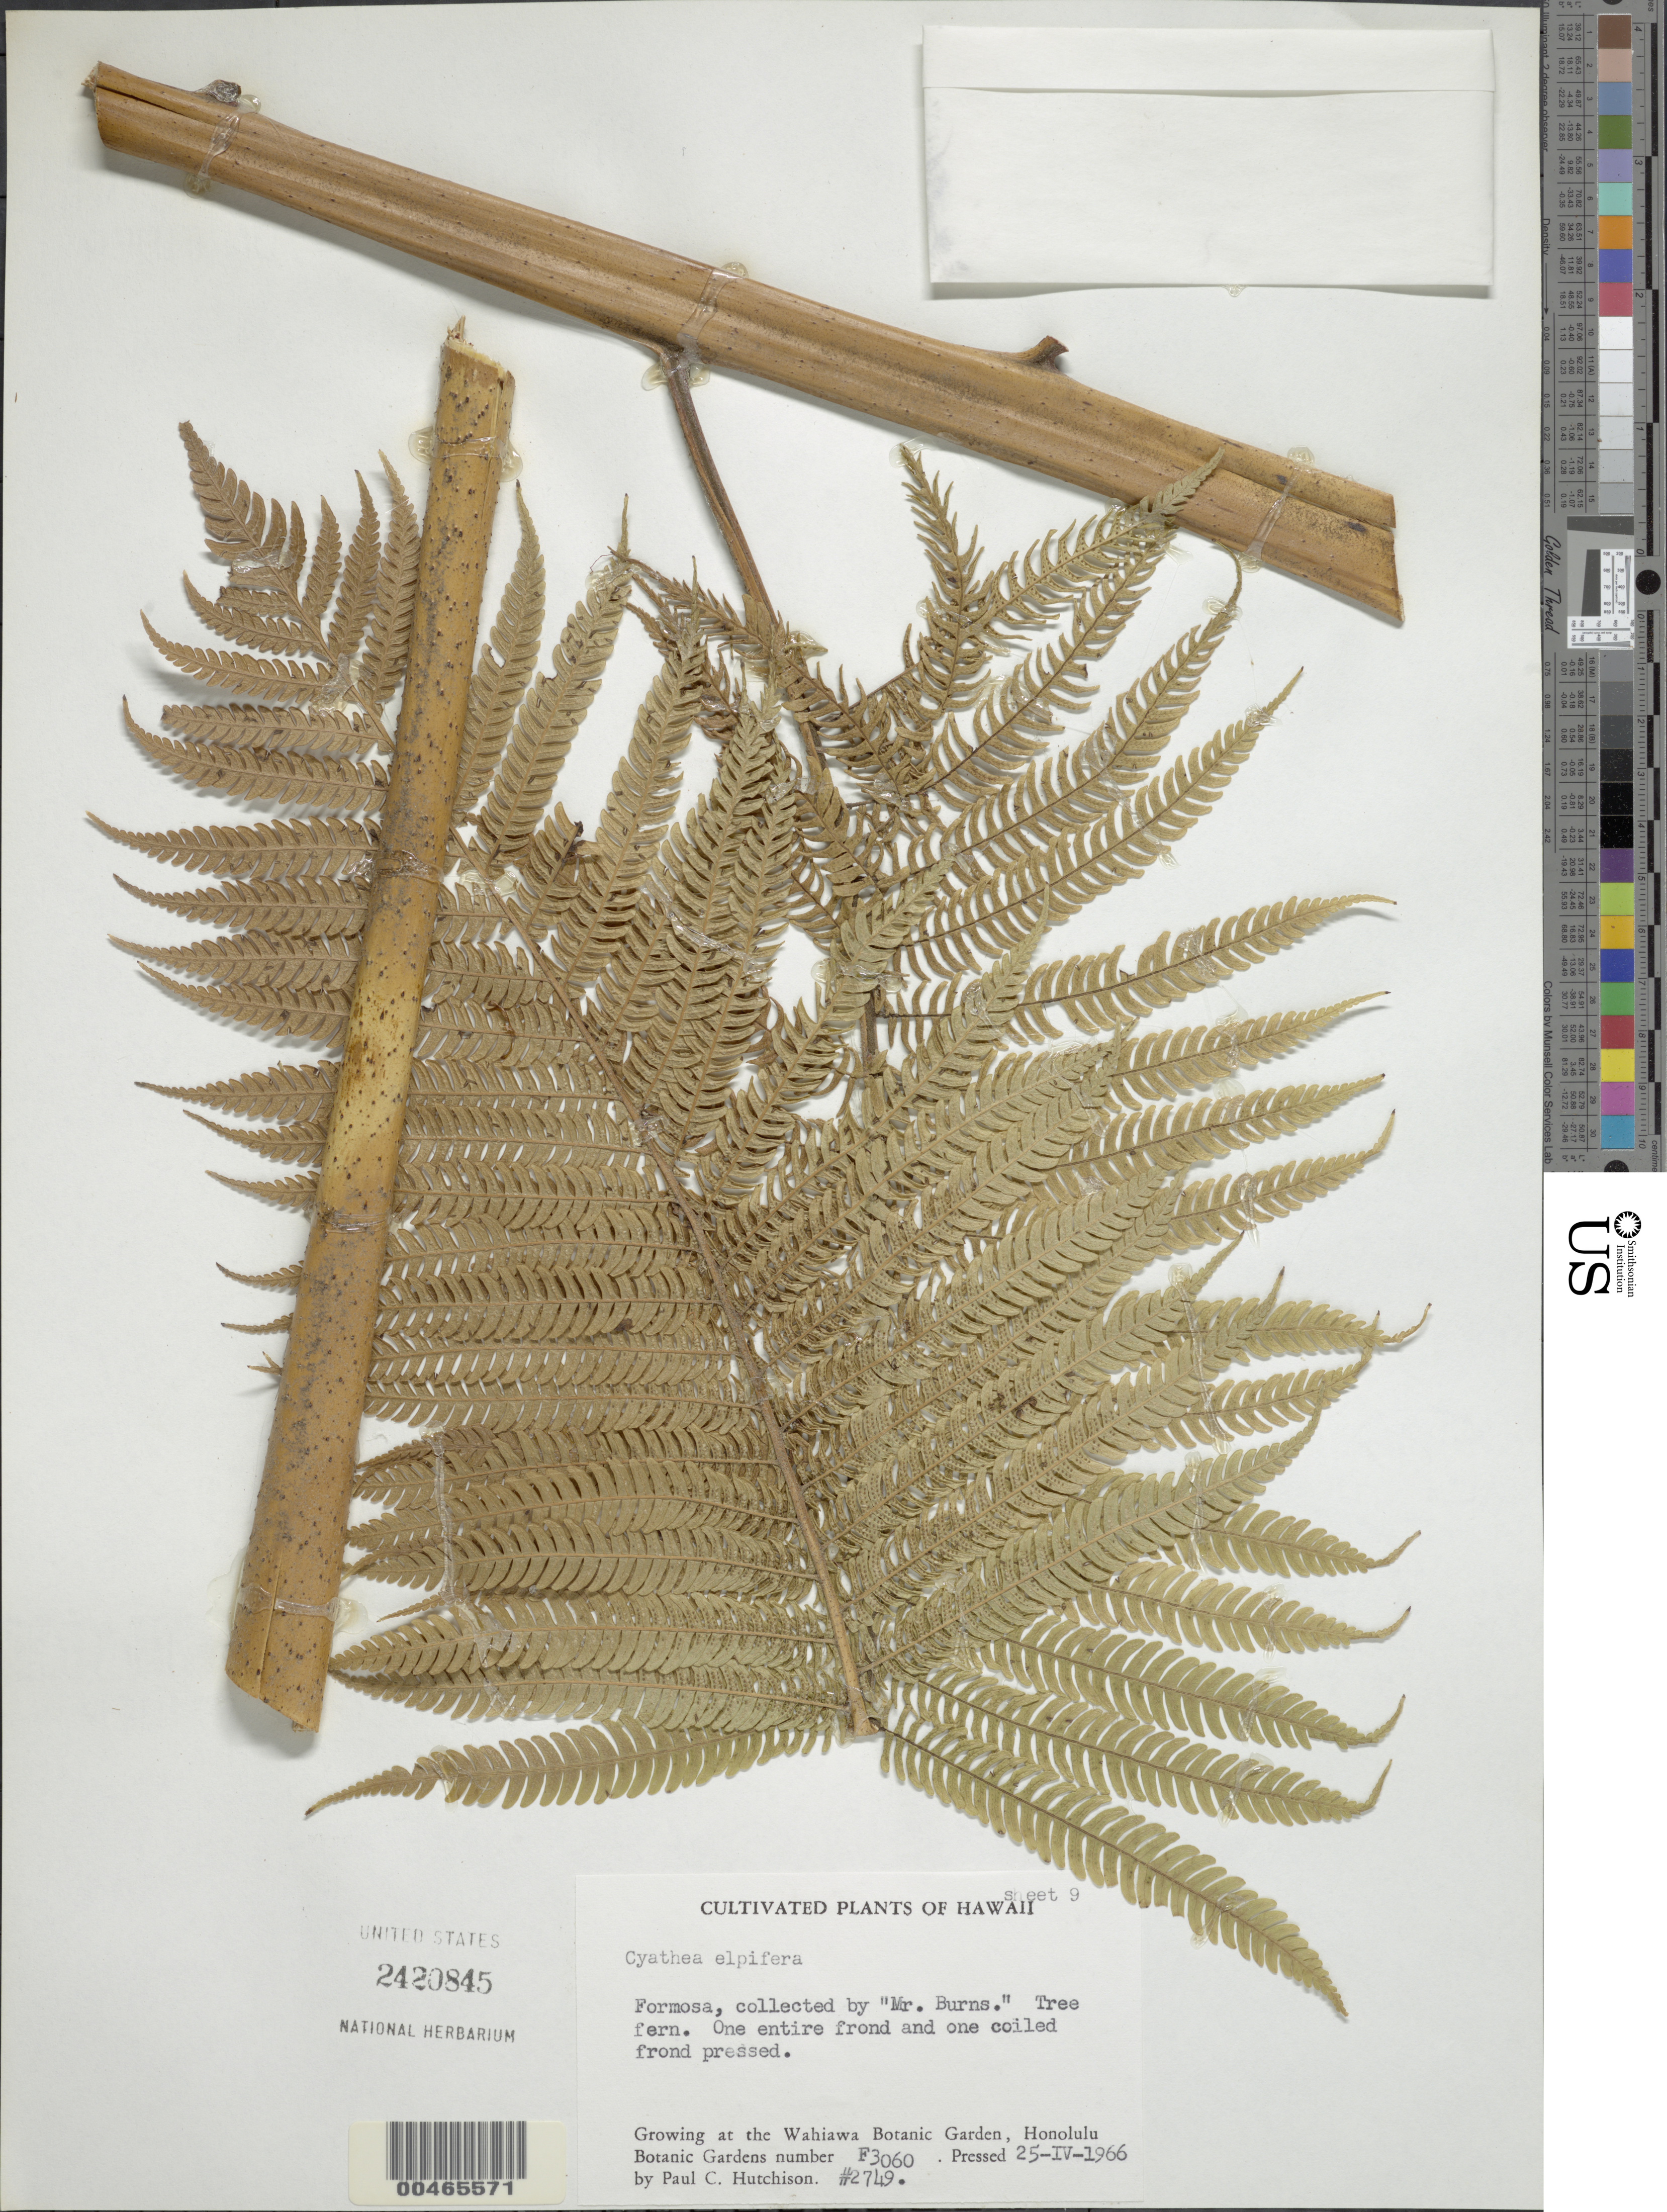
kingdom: Plantae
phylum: Tracheophyta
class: Polypodiopsida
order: Cyatheales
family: Cyatheaceae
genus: Alsophila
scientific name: Alsophila lepifera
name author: J. Sm. ex Hook.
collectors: P. C. Hutchison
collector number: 2749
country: United States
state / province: Hawaii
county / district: Honolulu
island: Oahu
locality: Growing at the Wahiawa Botanic Garden, Honolulu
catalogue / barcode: US 2420845